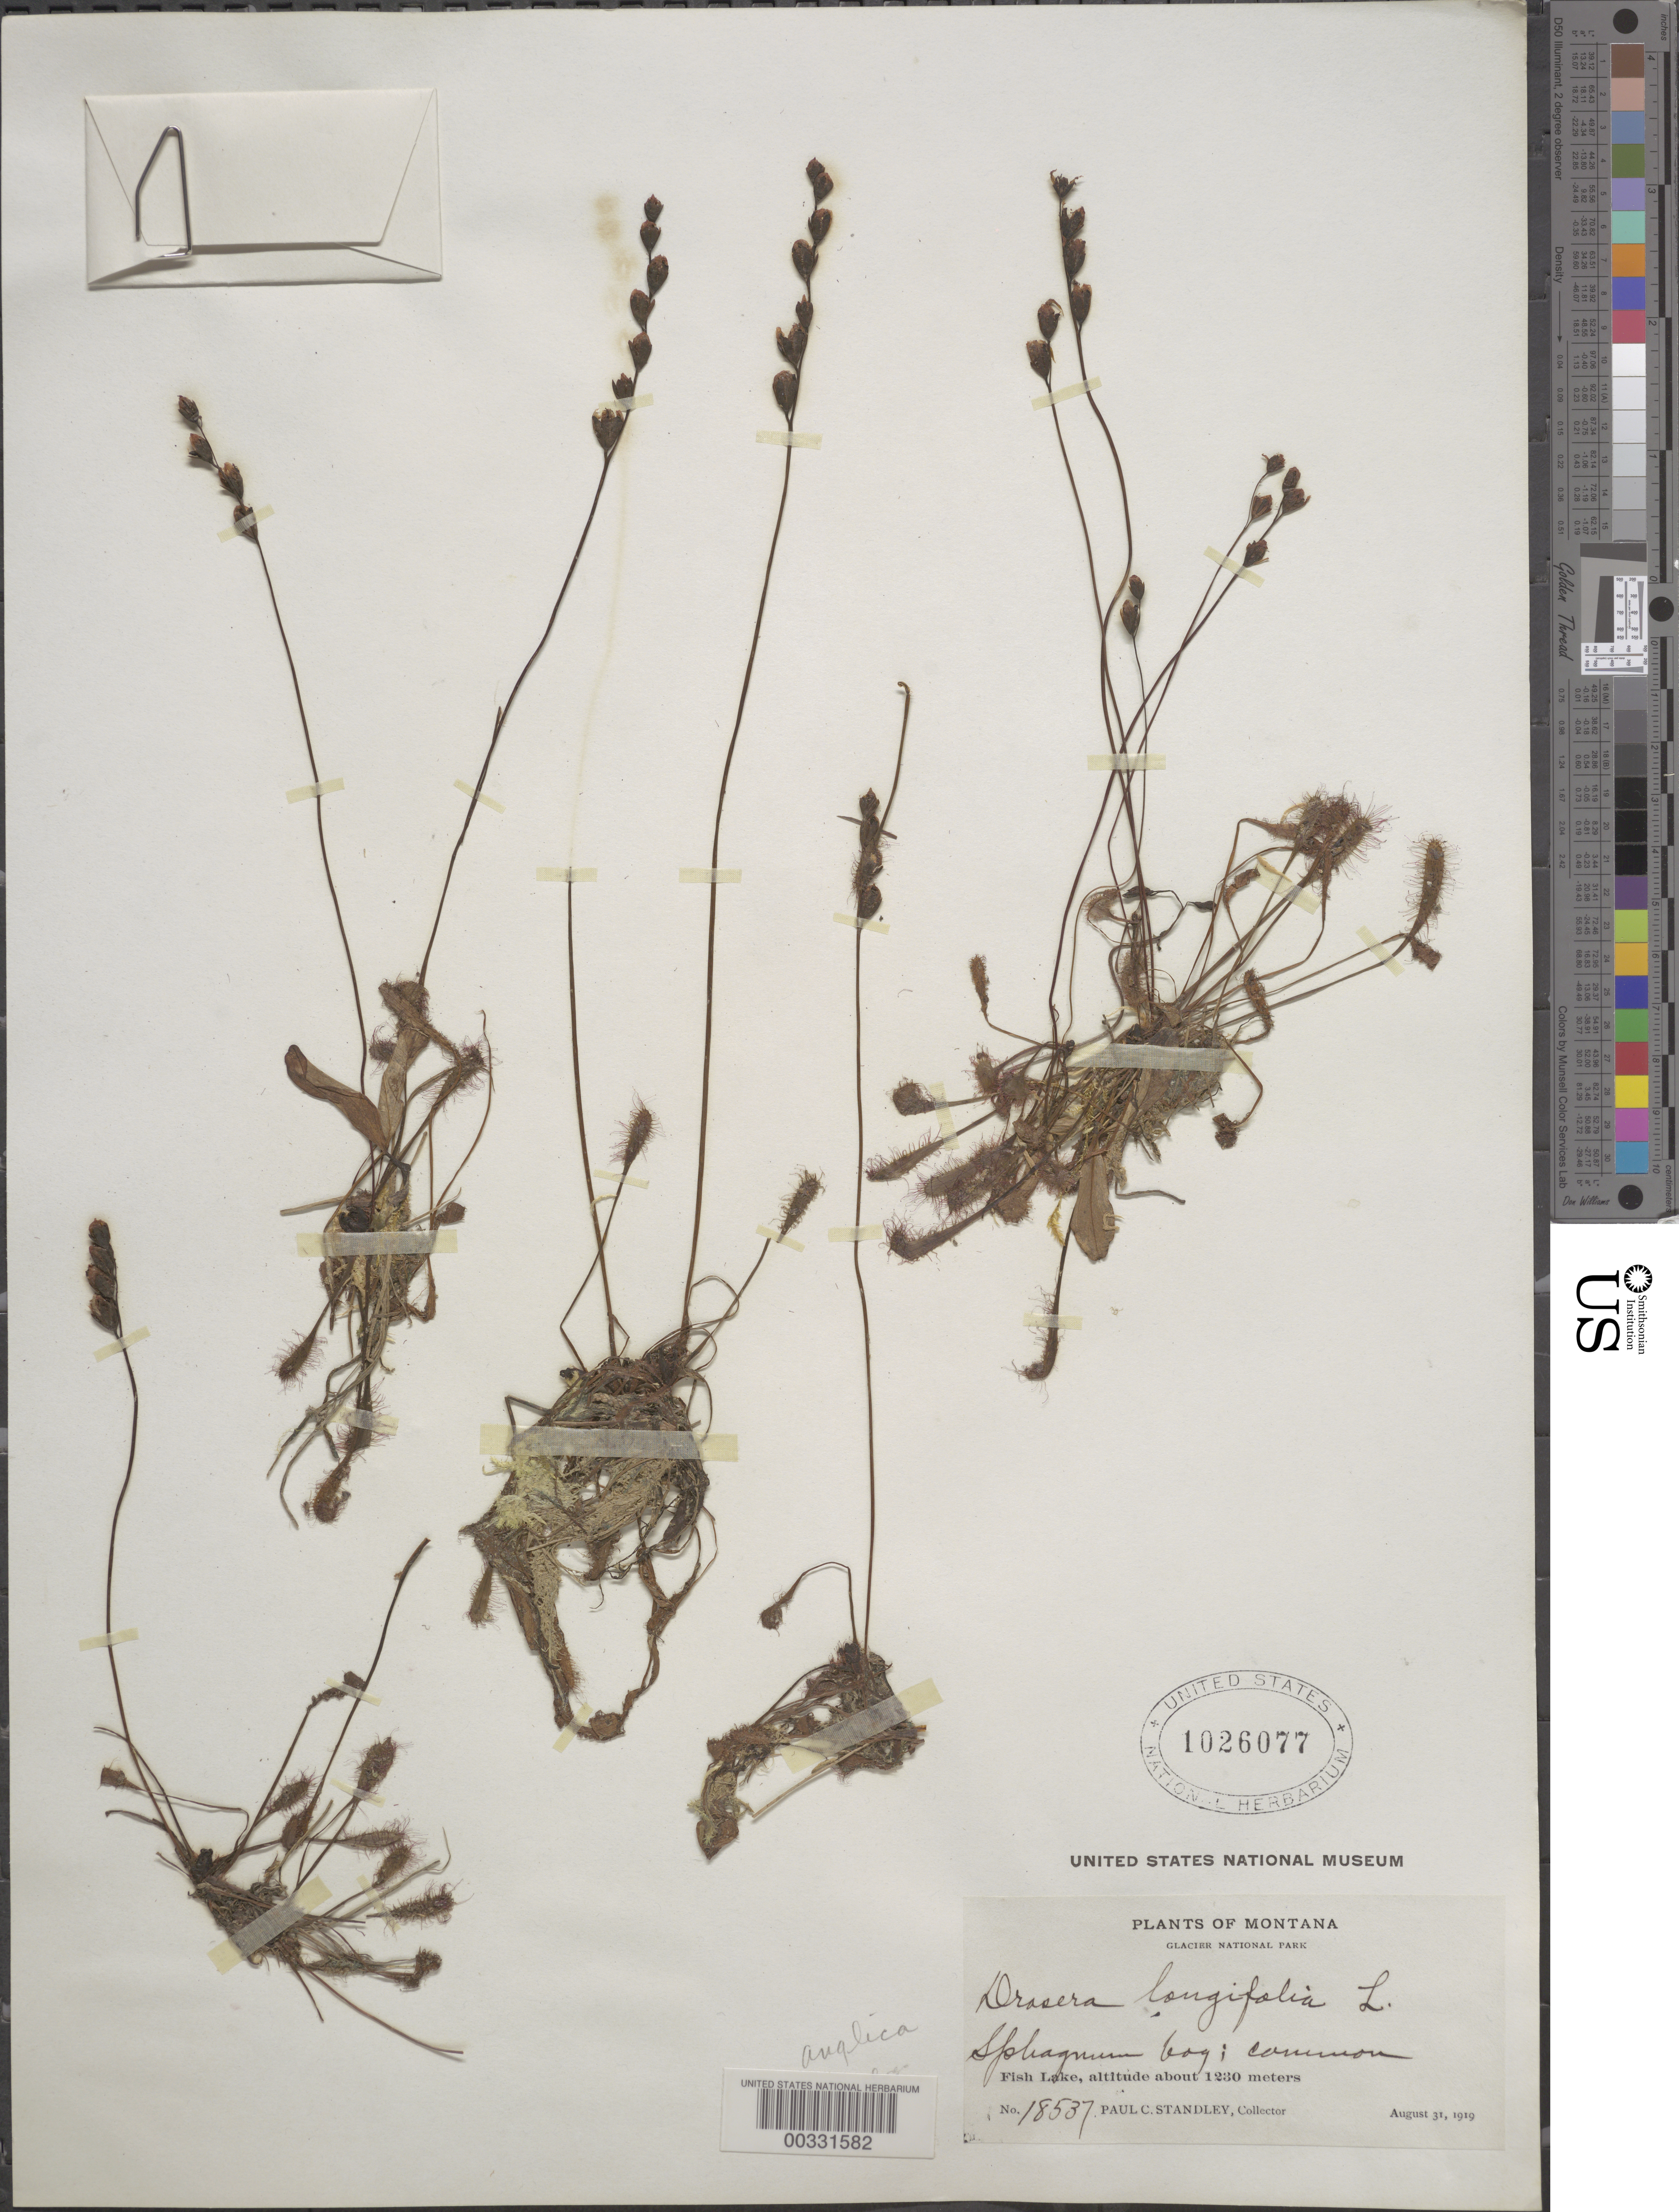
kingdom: Plantae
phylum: Tracheophyta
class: Magnoliopsida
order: Caryophyllales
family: Droseraceae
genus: Drosera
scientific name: Drosera anglica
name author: Huds.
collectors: P. C. Standley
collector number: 18537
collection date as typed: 31 Aug 1919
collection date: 1919-08-31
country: United States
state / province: Montana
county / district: Flathead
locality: Glacier National Park, Fish Lake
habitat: Sphagnum bog; common.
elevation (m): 1230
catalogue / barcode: US 1026077